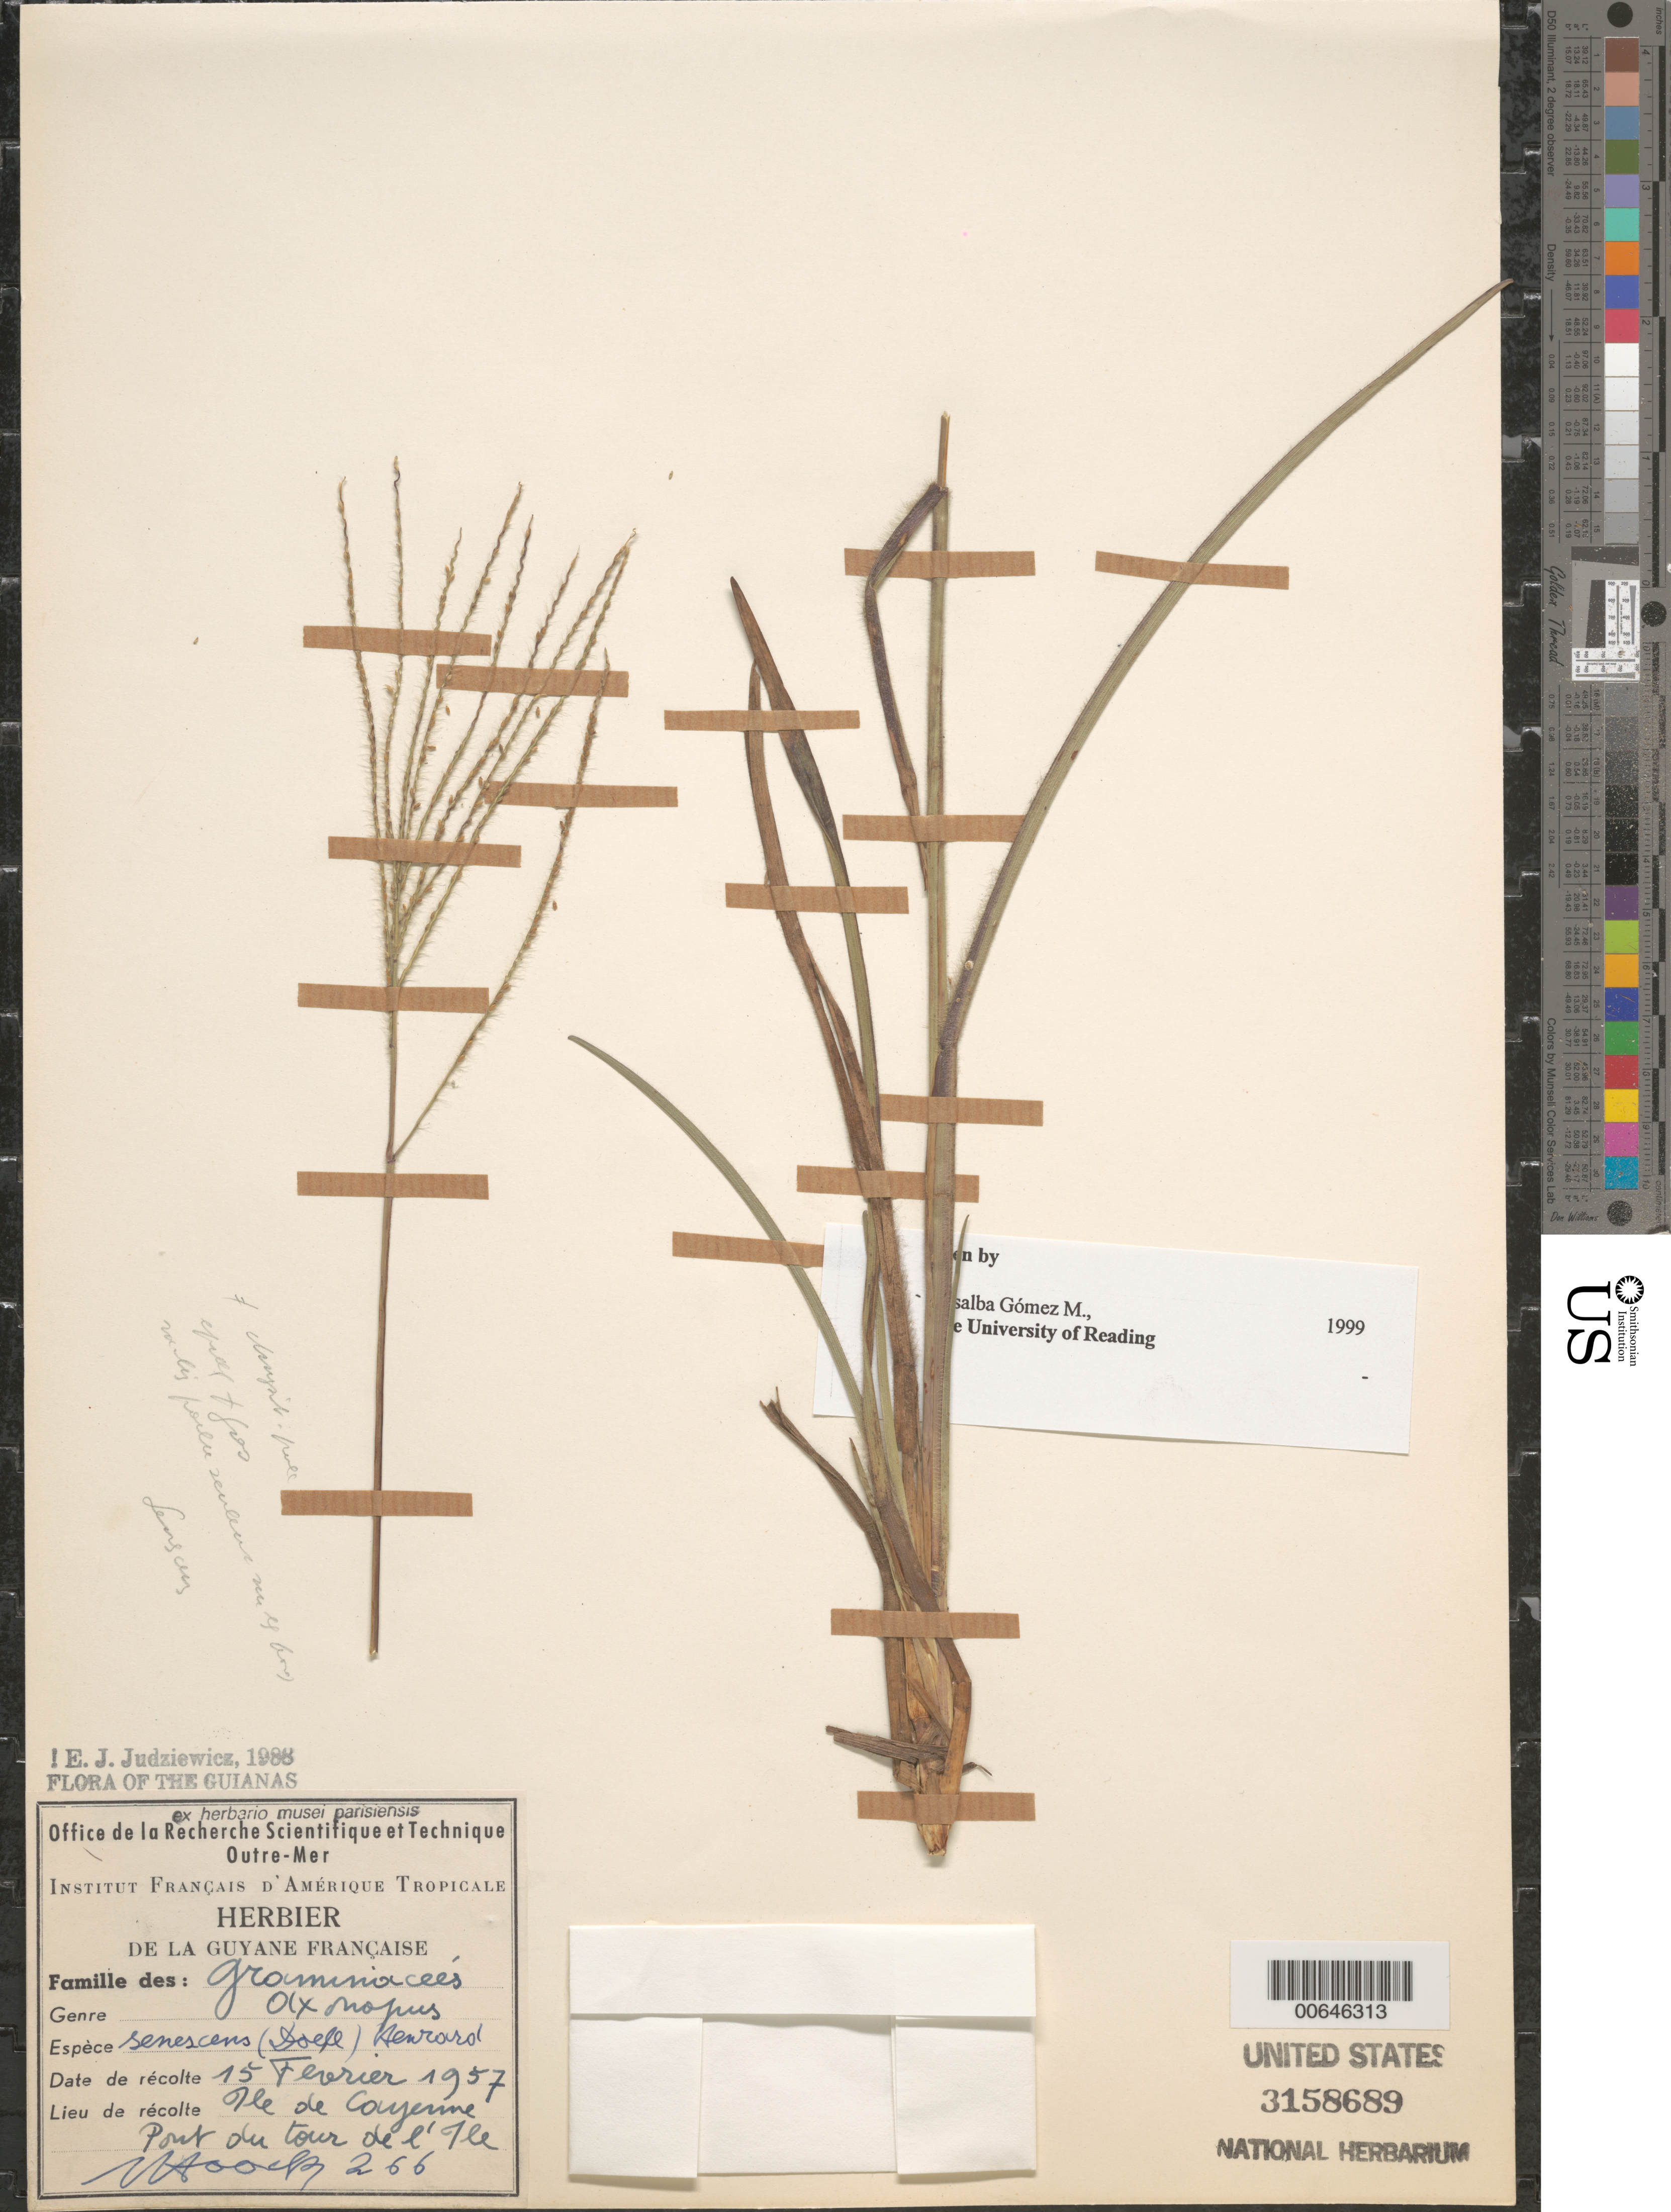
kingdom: Plantae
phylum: Tracheophyta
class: Liliopsida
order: Poales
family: Poaceae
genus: Axonopus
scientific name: Axonopus senescens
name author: (Döll) Henr.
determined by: Rosalba Gomez, M.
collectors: J. Hoock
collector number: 266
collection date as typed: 15-Feb-57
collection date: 1957-02-15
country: French Guiana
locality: Ile de Cayenne, pont du tour de l' Ile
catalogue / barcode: US 3158689